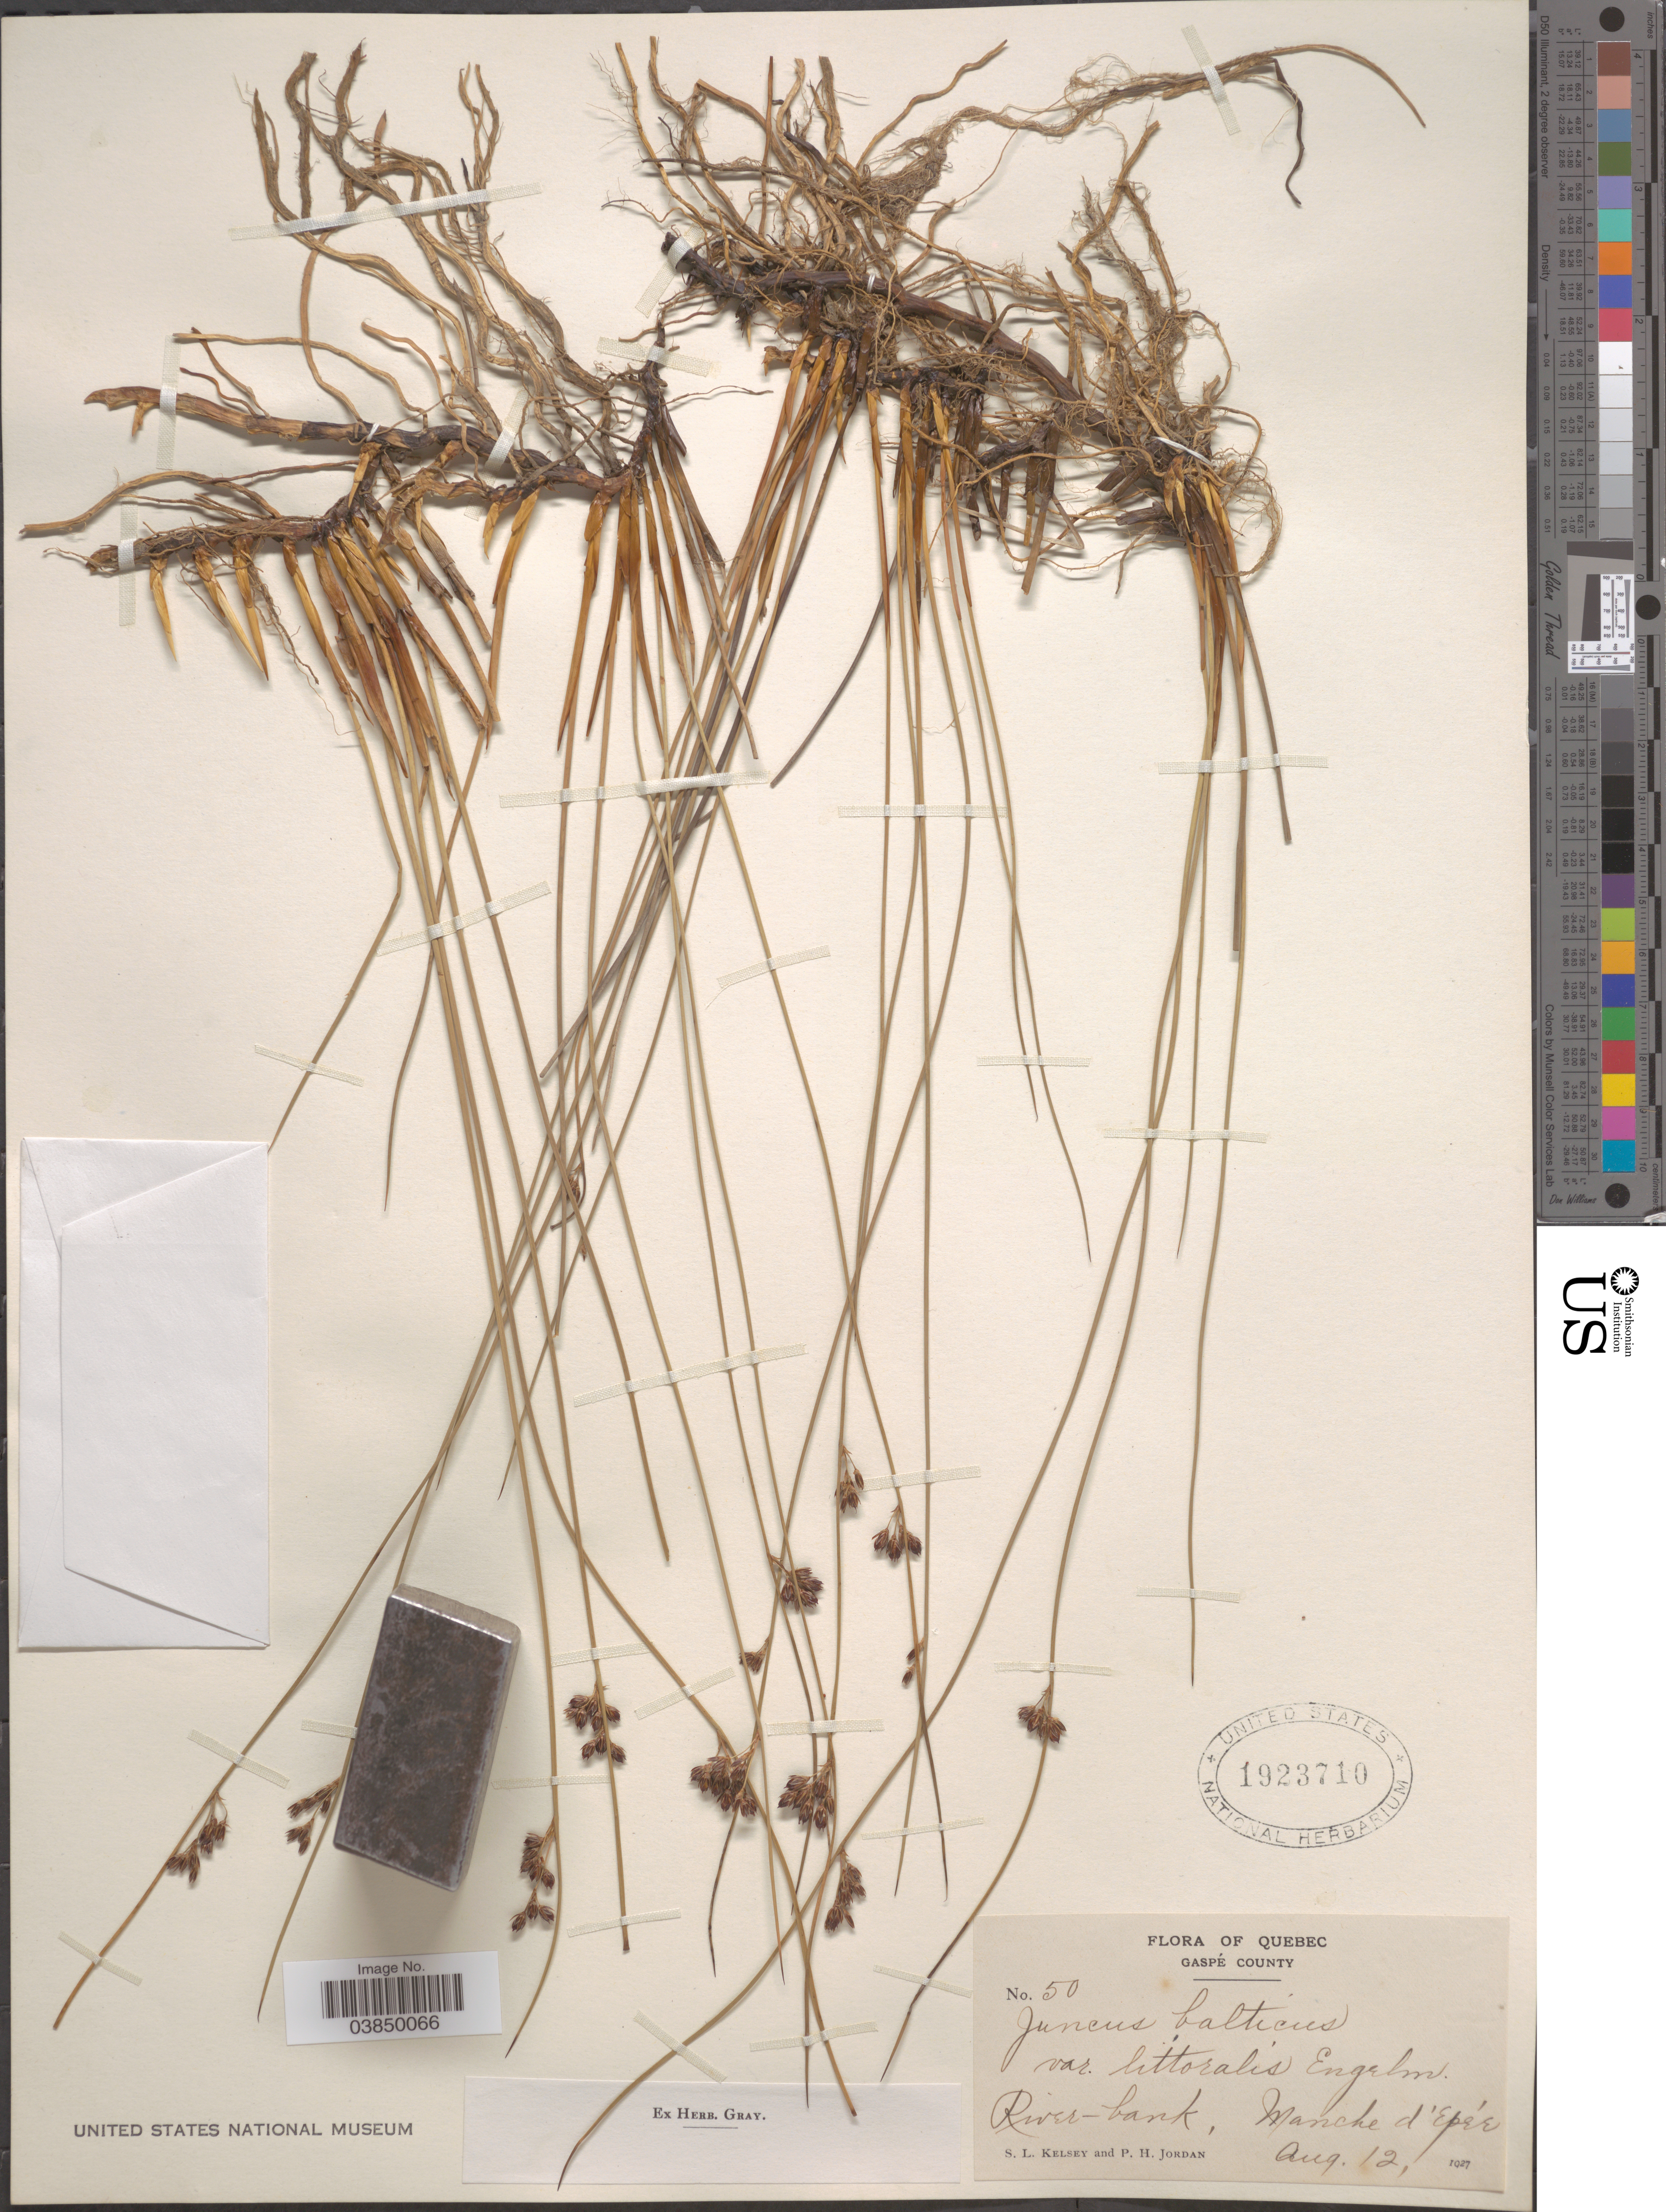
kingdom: Plantae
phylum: Tracheophyta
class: Liliopsida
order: Poales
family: Juncaceae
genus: Juncus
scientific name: Juncus balticus var. littoralis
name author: Engelm.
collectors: S. Kelsey & P. Jordan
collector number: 50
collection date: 1927-08-12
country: Canada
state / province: Quebec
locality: Gaspé County. River-bank, Manche d'Epée.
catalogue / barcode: US 1923710